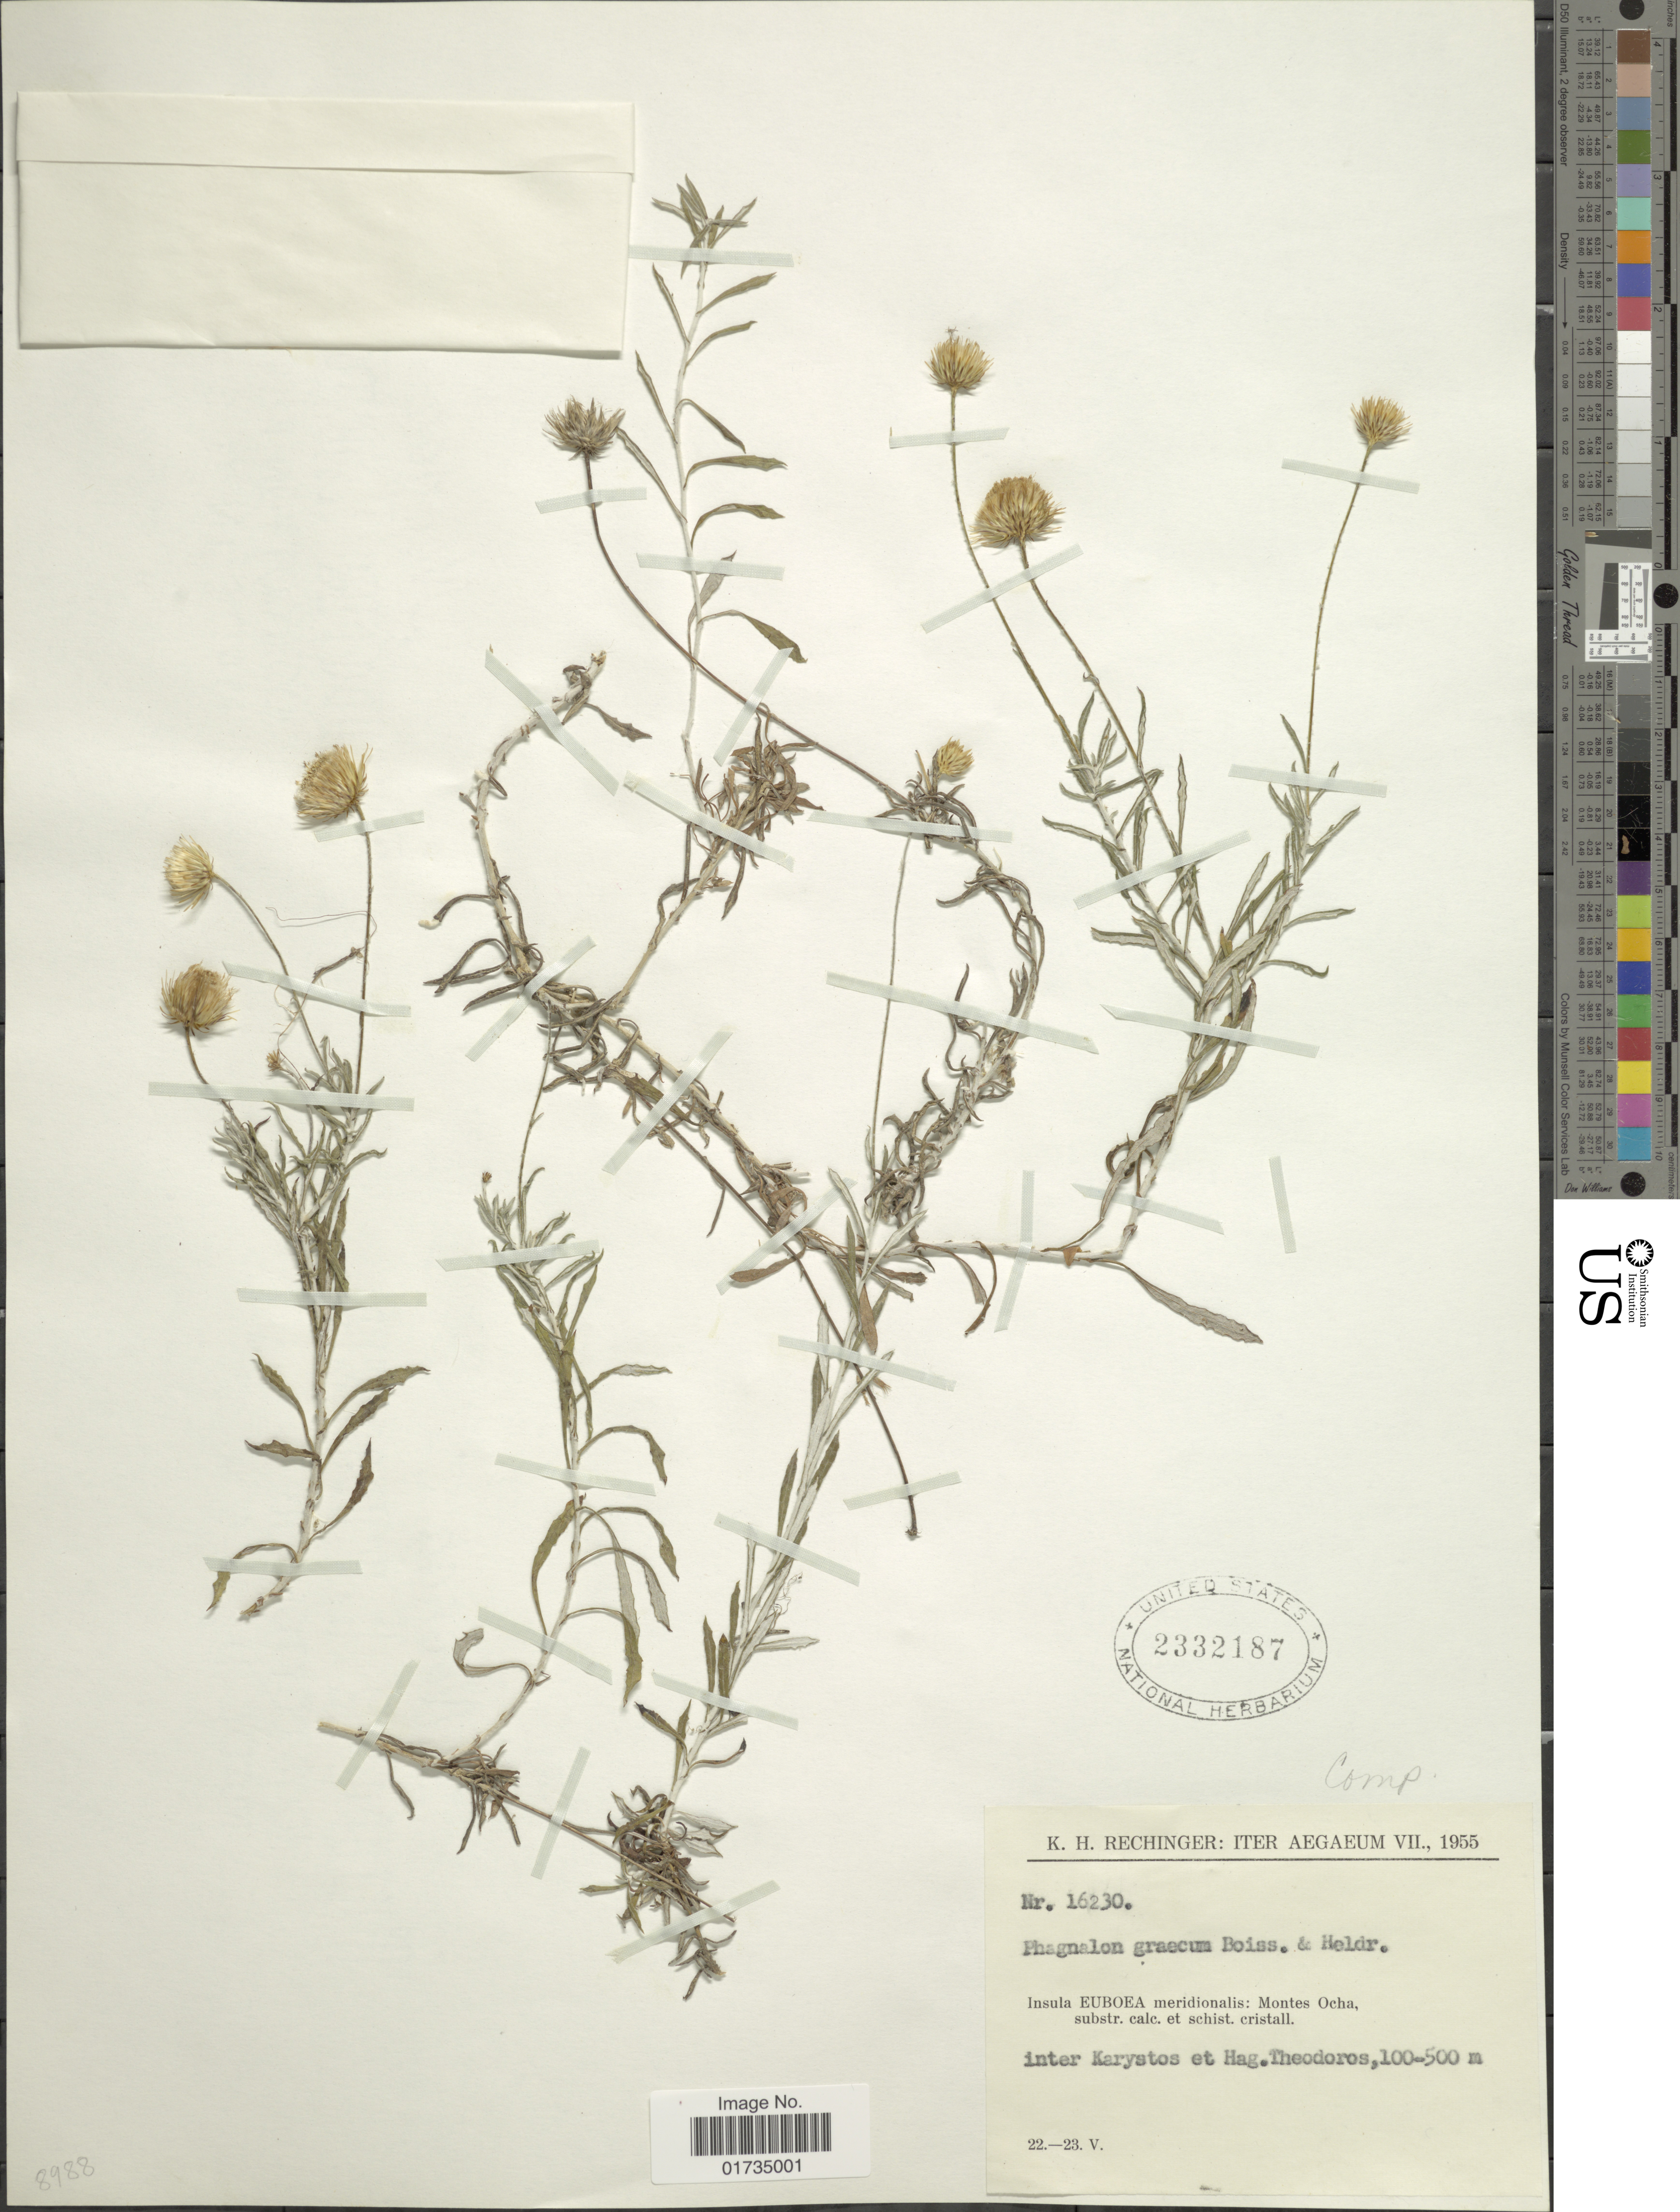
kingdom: Plantae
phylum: Tracheophyta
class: Magnoliopsida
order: Asterales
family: Asteraceae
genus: Phagnalon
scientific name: Phagnalon graecum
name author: Boiss. & Heldr.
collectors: K. H. Rechinger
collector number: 16230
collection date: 1955-05-22/1955-05-23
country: Greece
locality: Iter Aegaeum. Insula Euboea meridionalis: Montes Ocha, substr. calc. et schist. cristall. inter Karystos et Hag. Theodoros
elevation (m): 100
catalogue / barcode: US 2332187